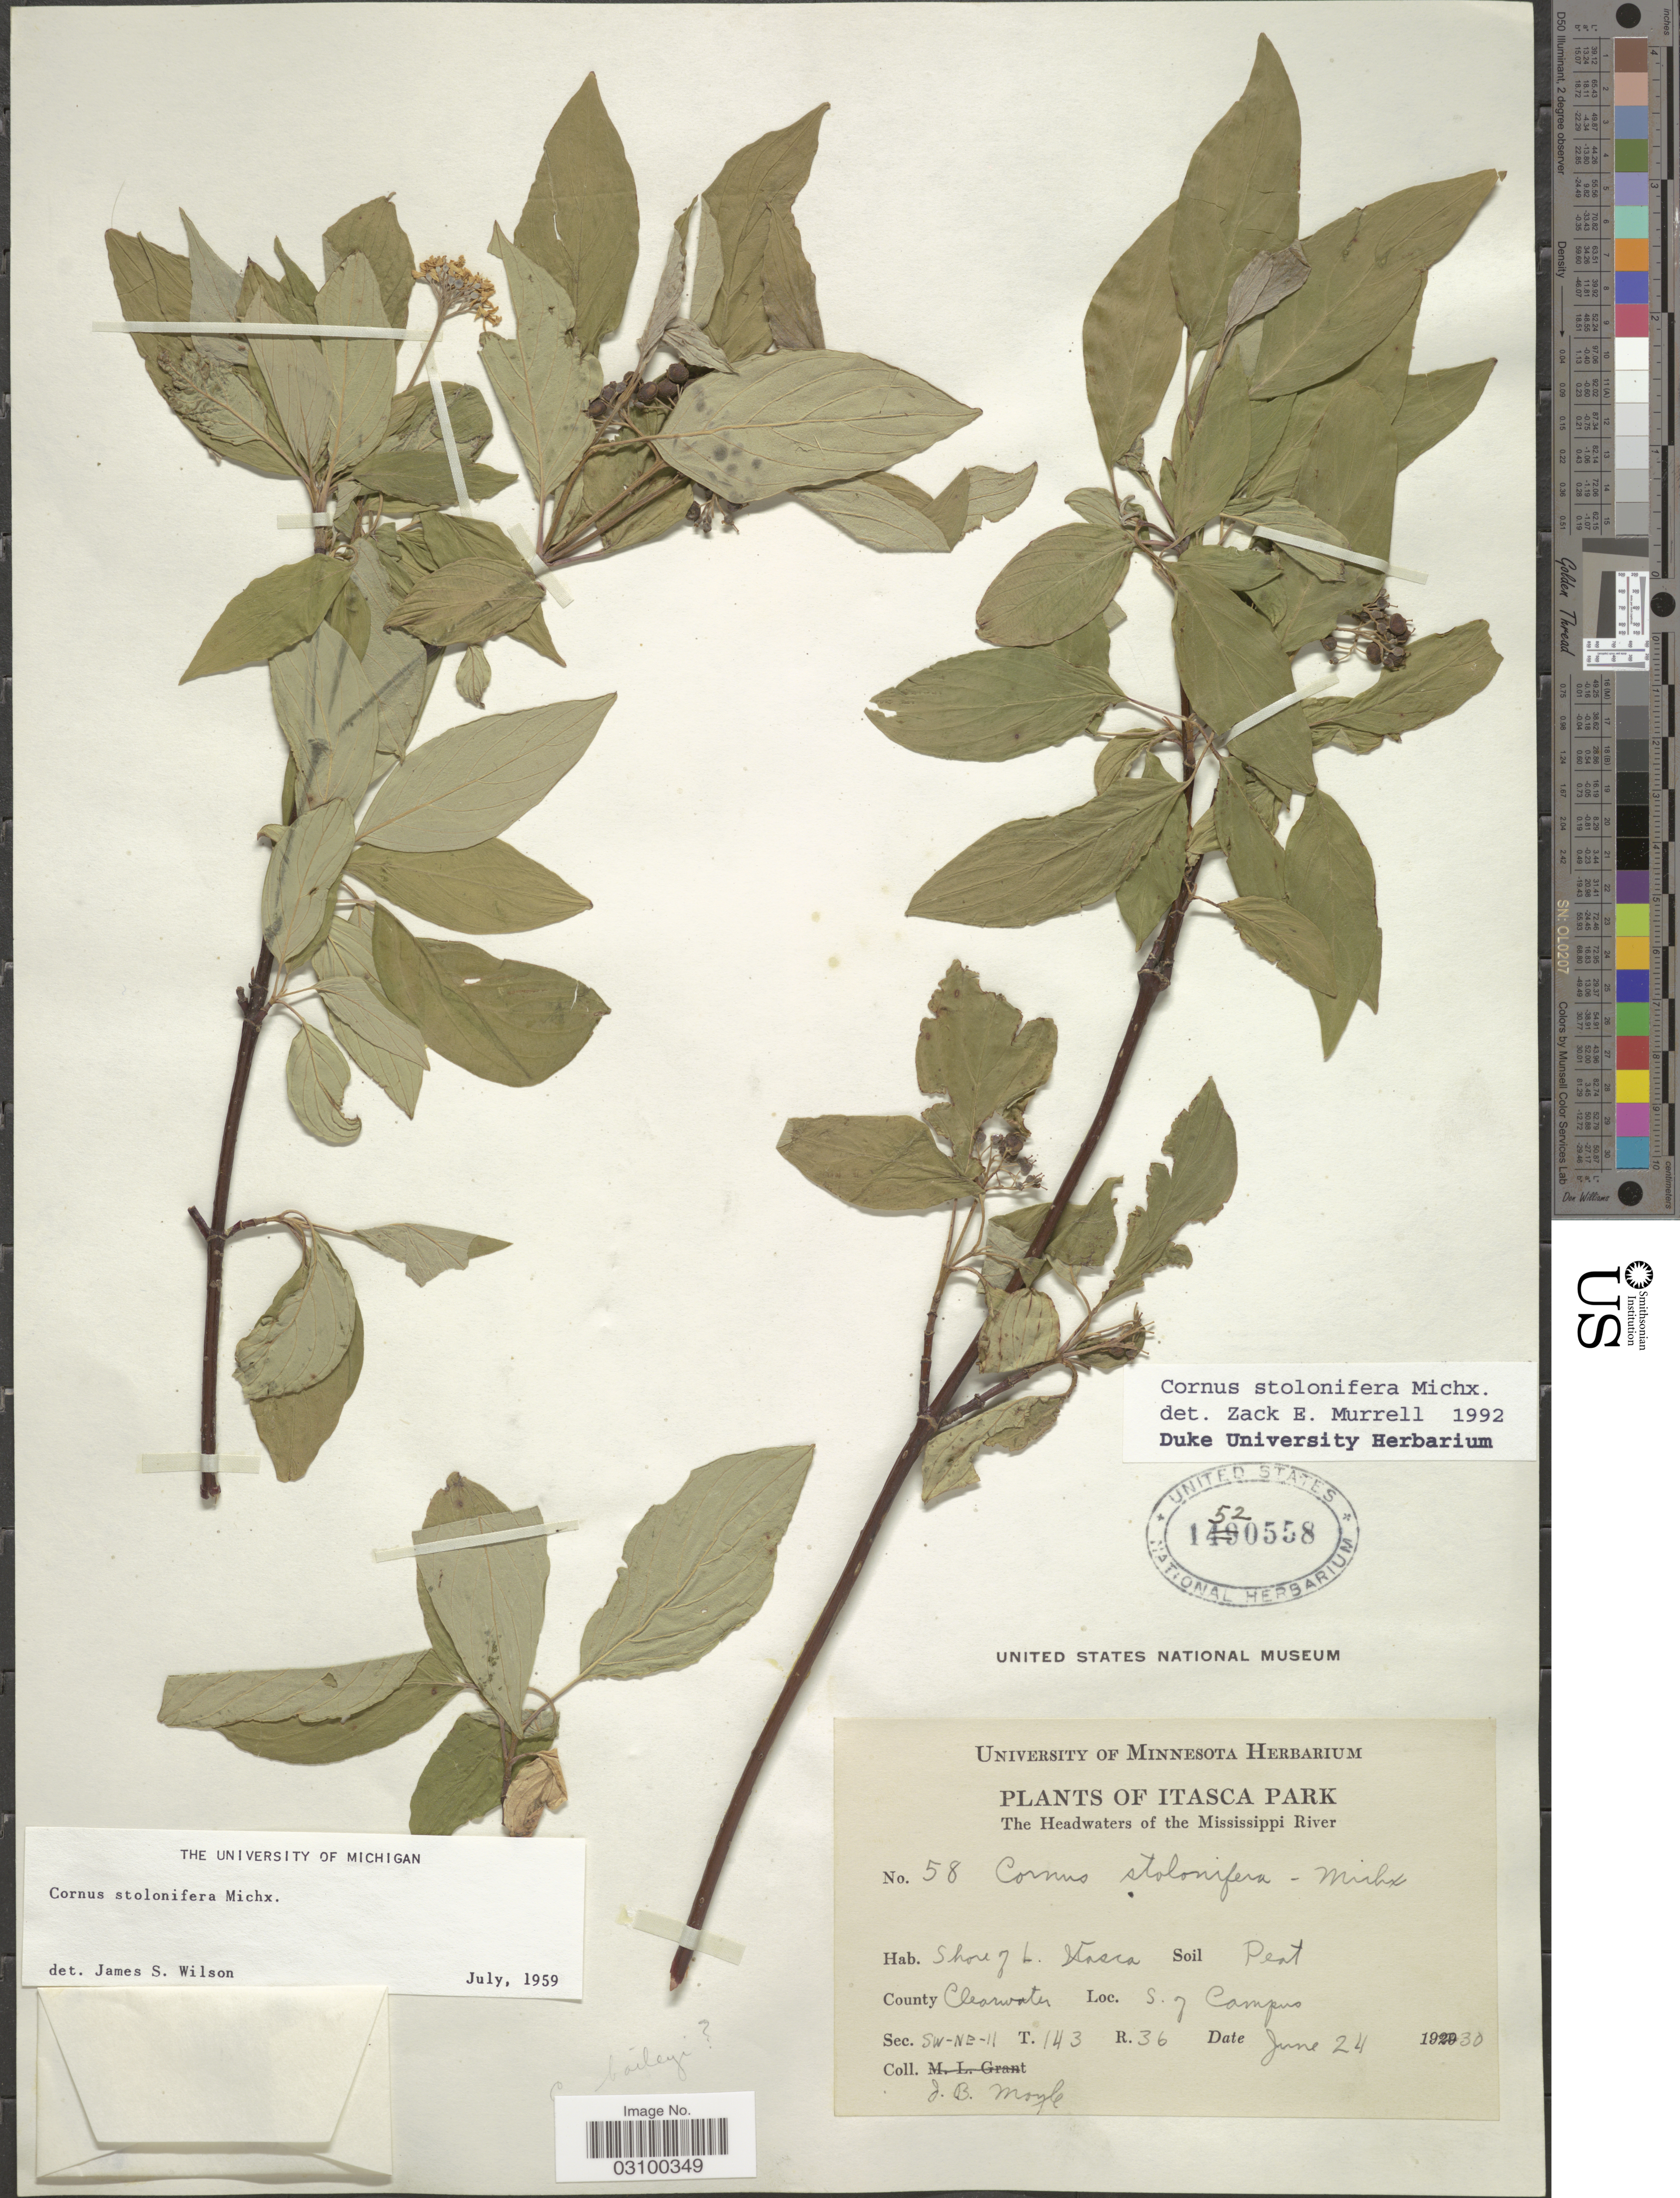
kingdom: Plantae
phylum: Tracheophyta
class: Magnoliopsida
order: Cornales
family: Cornaceae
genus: Cornus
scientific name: Cornus sericea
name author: L.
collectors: J. Moyle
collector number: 58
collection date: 1930-06-24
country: United States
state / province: Minnesota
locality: Itasca Park. The Headwaters of the Mississippi River. Shore of L. Itasca. County Clearwater. S. of Campus. Sec. SW-NE-11 T.143 R.36.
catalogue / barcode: US 1520558